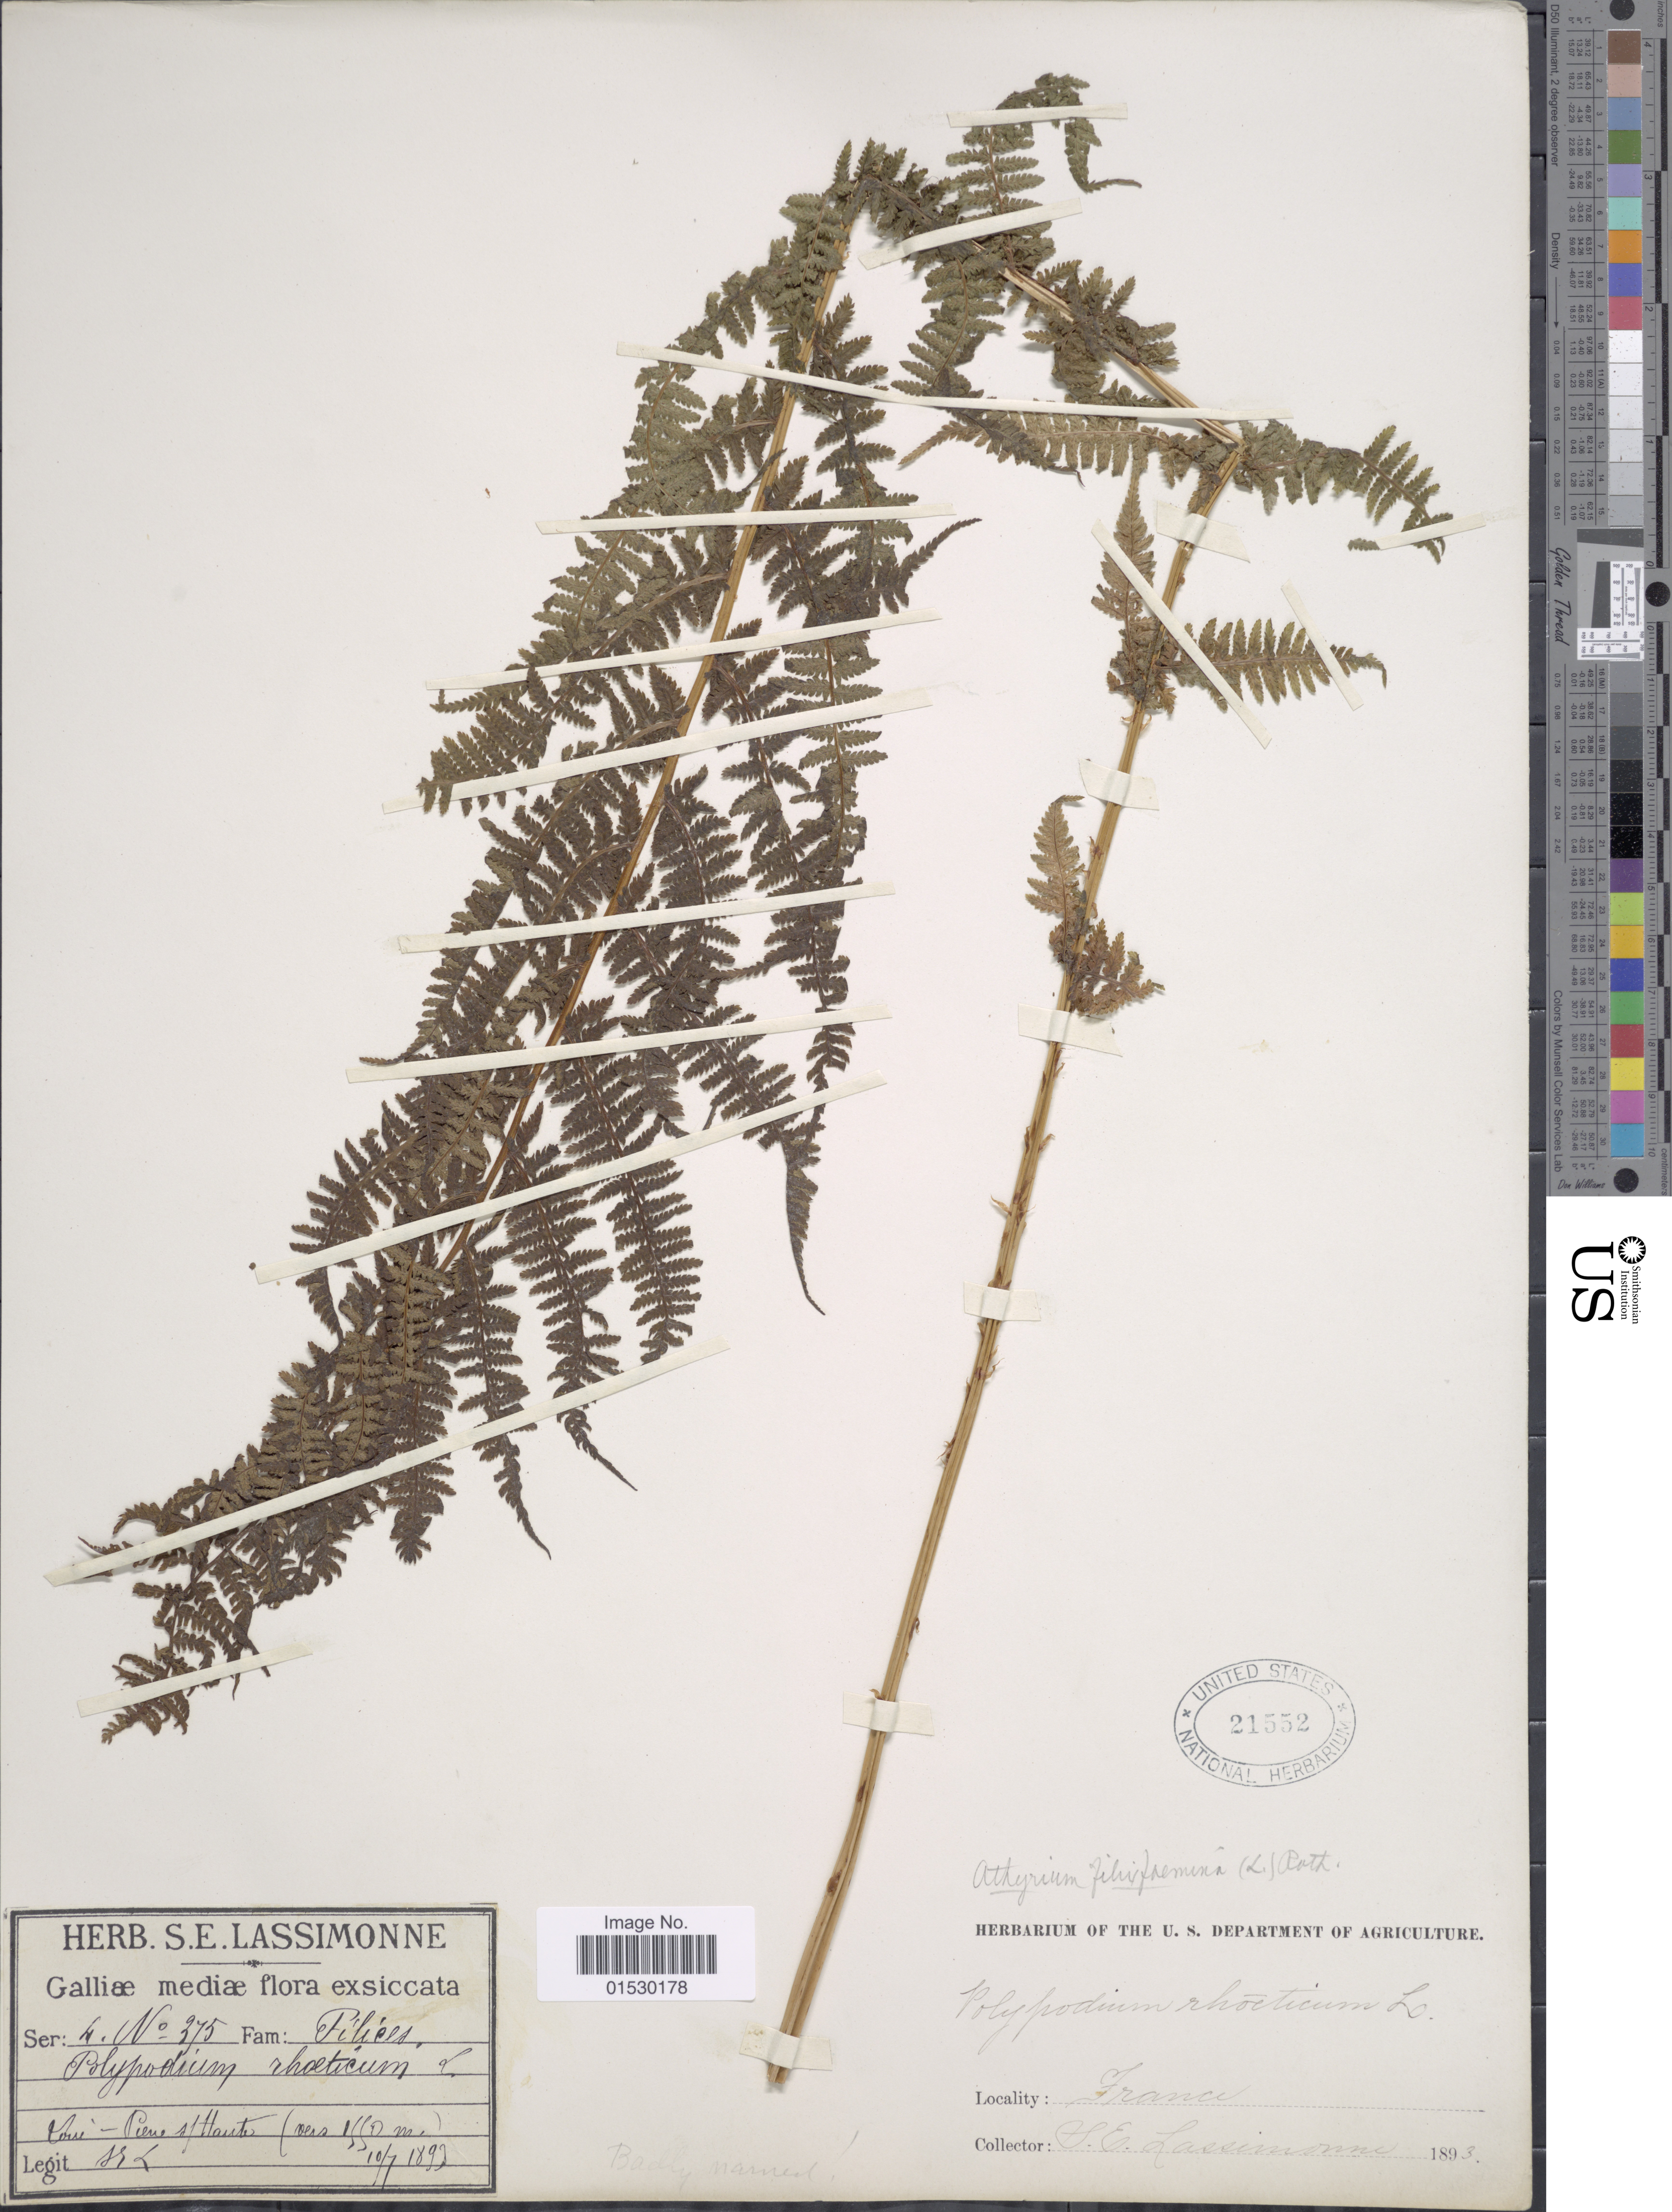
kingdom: Plantae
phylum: Tracheophyta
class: Polypodiopsida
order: Polypodiales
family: Athyriaceae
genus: Athyrium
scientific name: Athyrium filix-femina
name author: (L.) Roth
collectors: S. Lassimonne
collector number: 375*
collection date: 1893-07-10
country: France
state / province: Auvergne-Rhône-Alpes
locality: Loire - Pierre sf Haute [Pierre sur Haute]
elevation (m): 1550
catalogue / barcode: US 21552